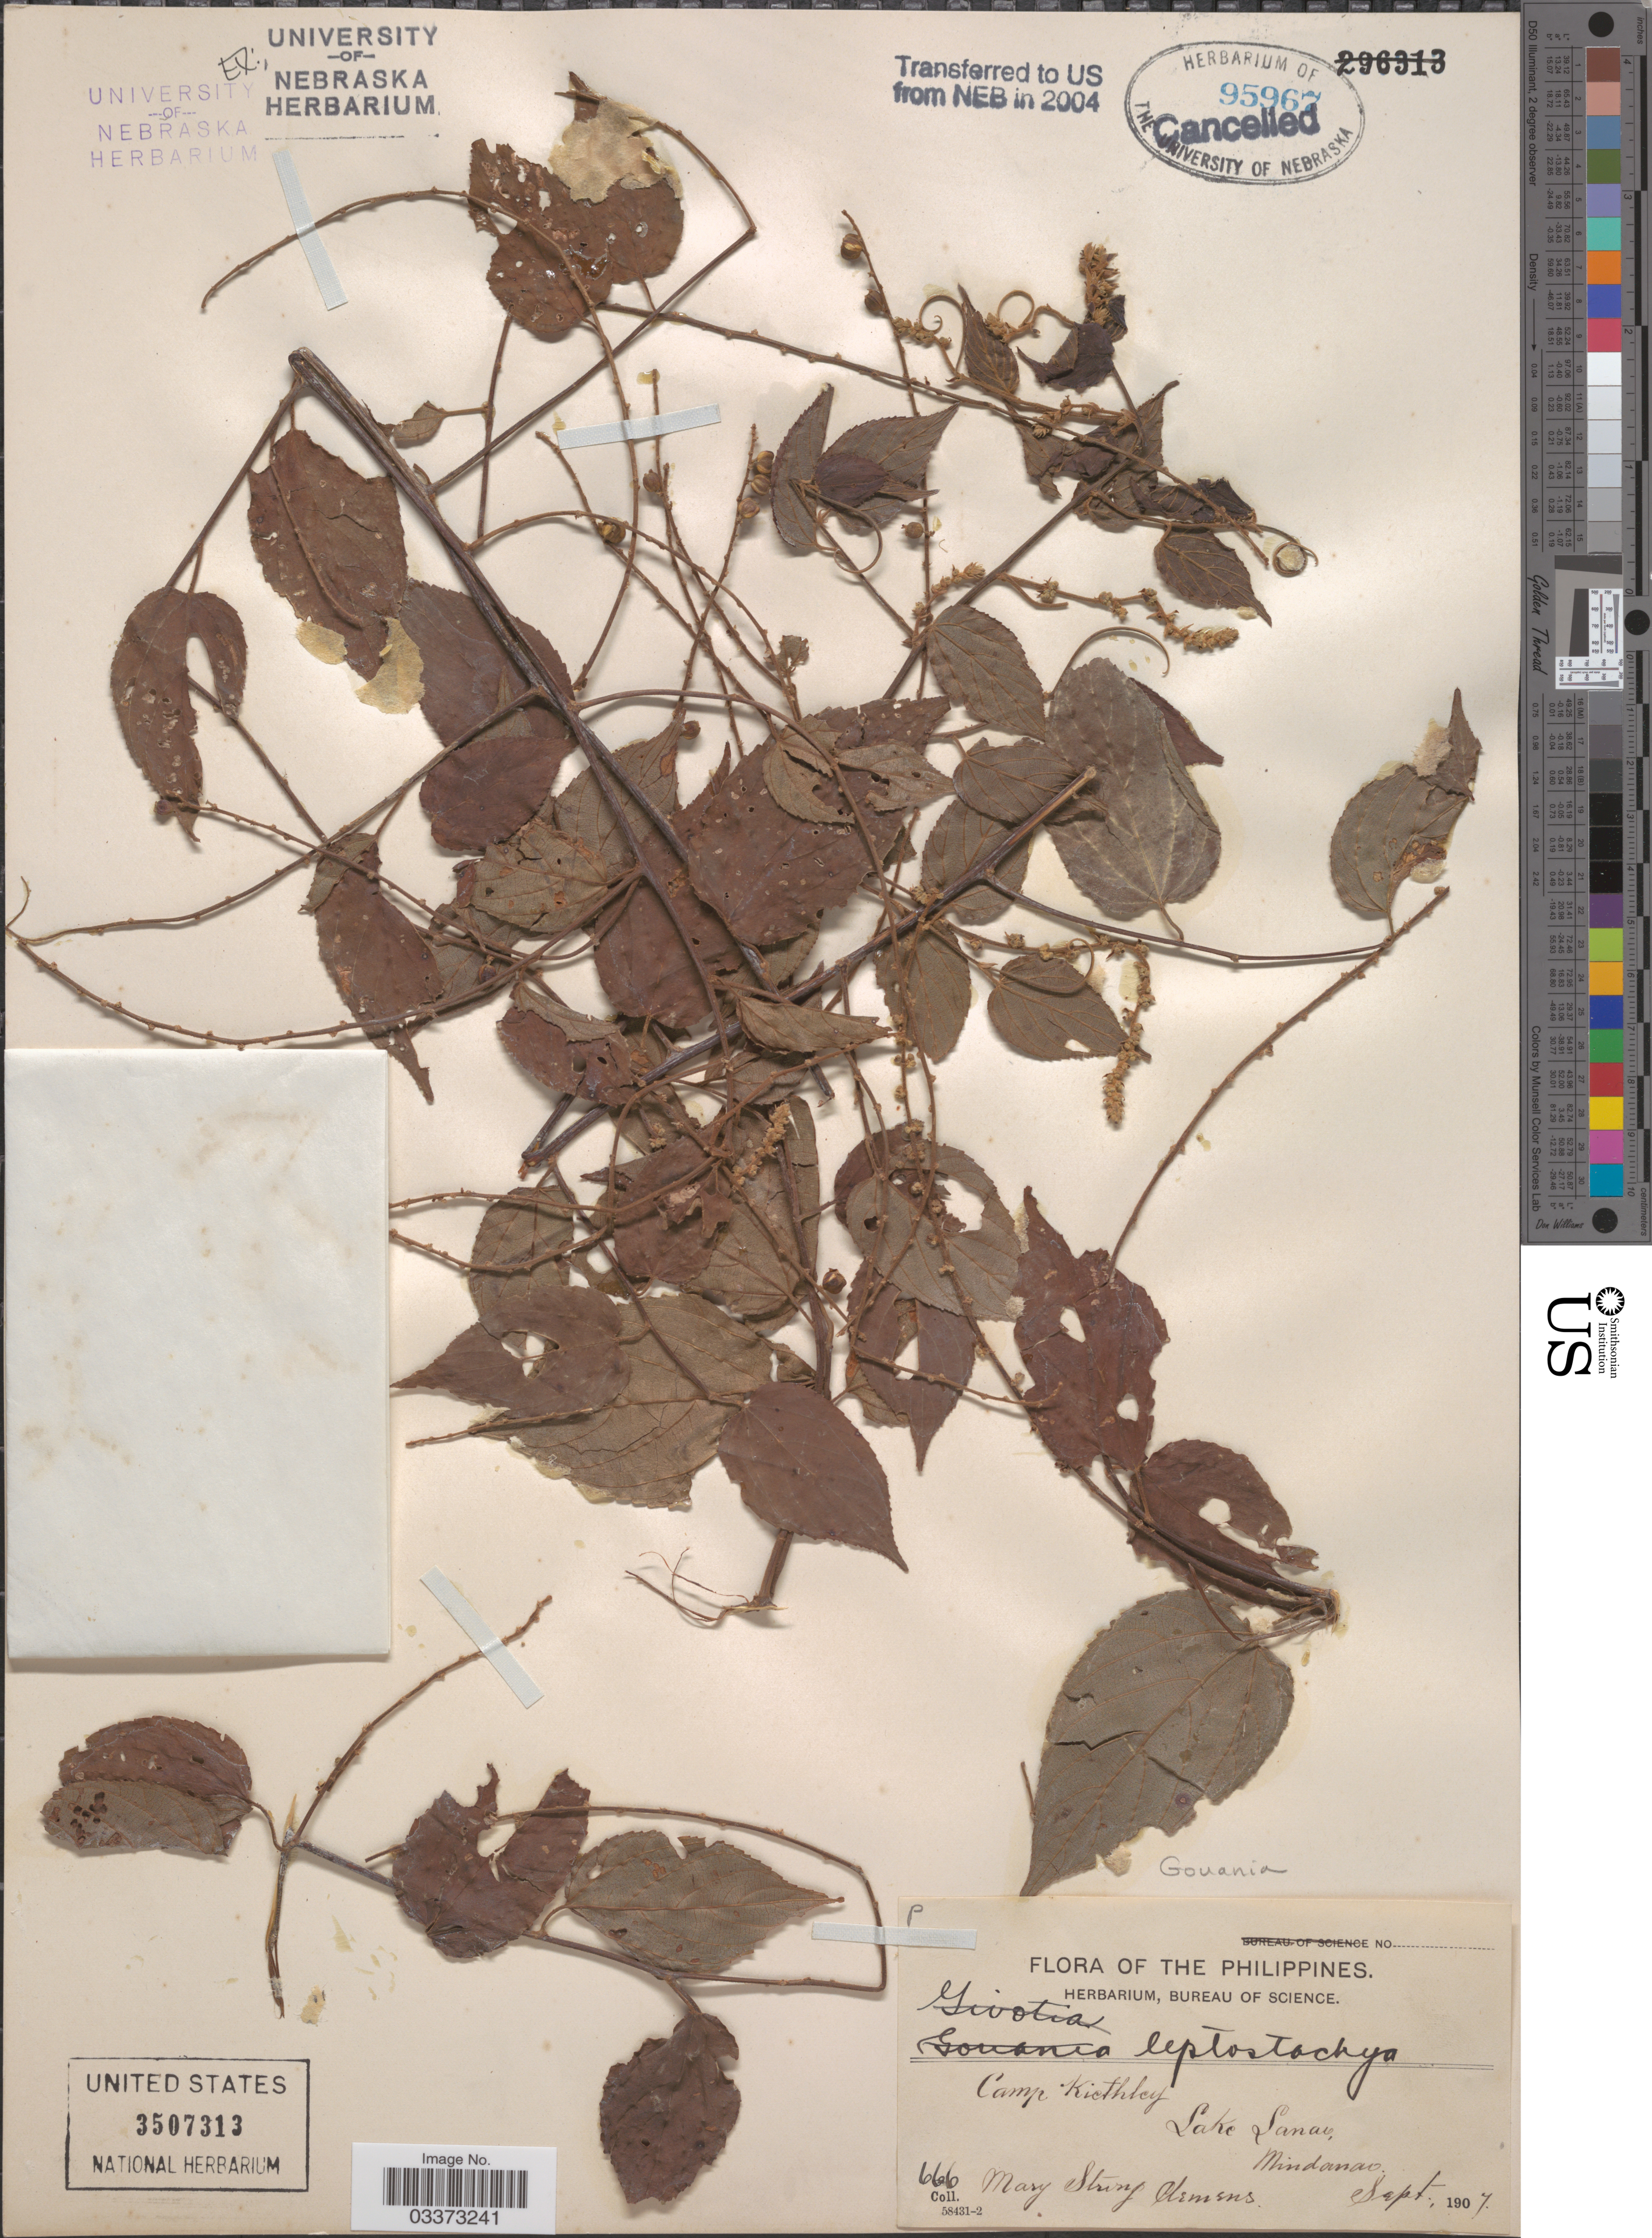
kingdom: Plantae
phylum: Tracheophyta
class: Magnoliopsida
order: Rosales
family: Rhamnaceae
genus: Gouania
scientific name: Gouania microcarpa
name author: DC.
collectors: M. S. Clemens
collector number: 666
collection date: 1907-09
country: Philippines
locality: Camp Keithly Lake Lanao, Mindanao.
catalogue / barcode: US 3507313